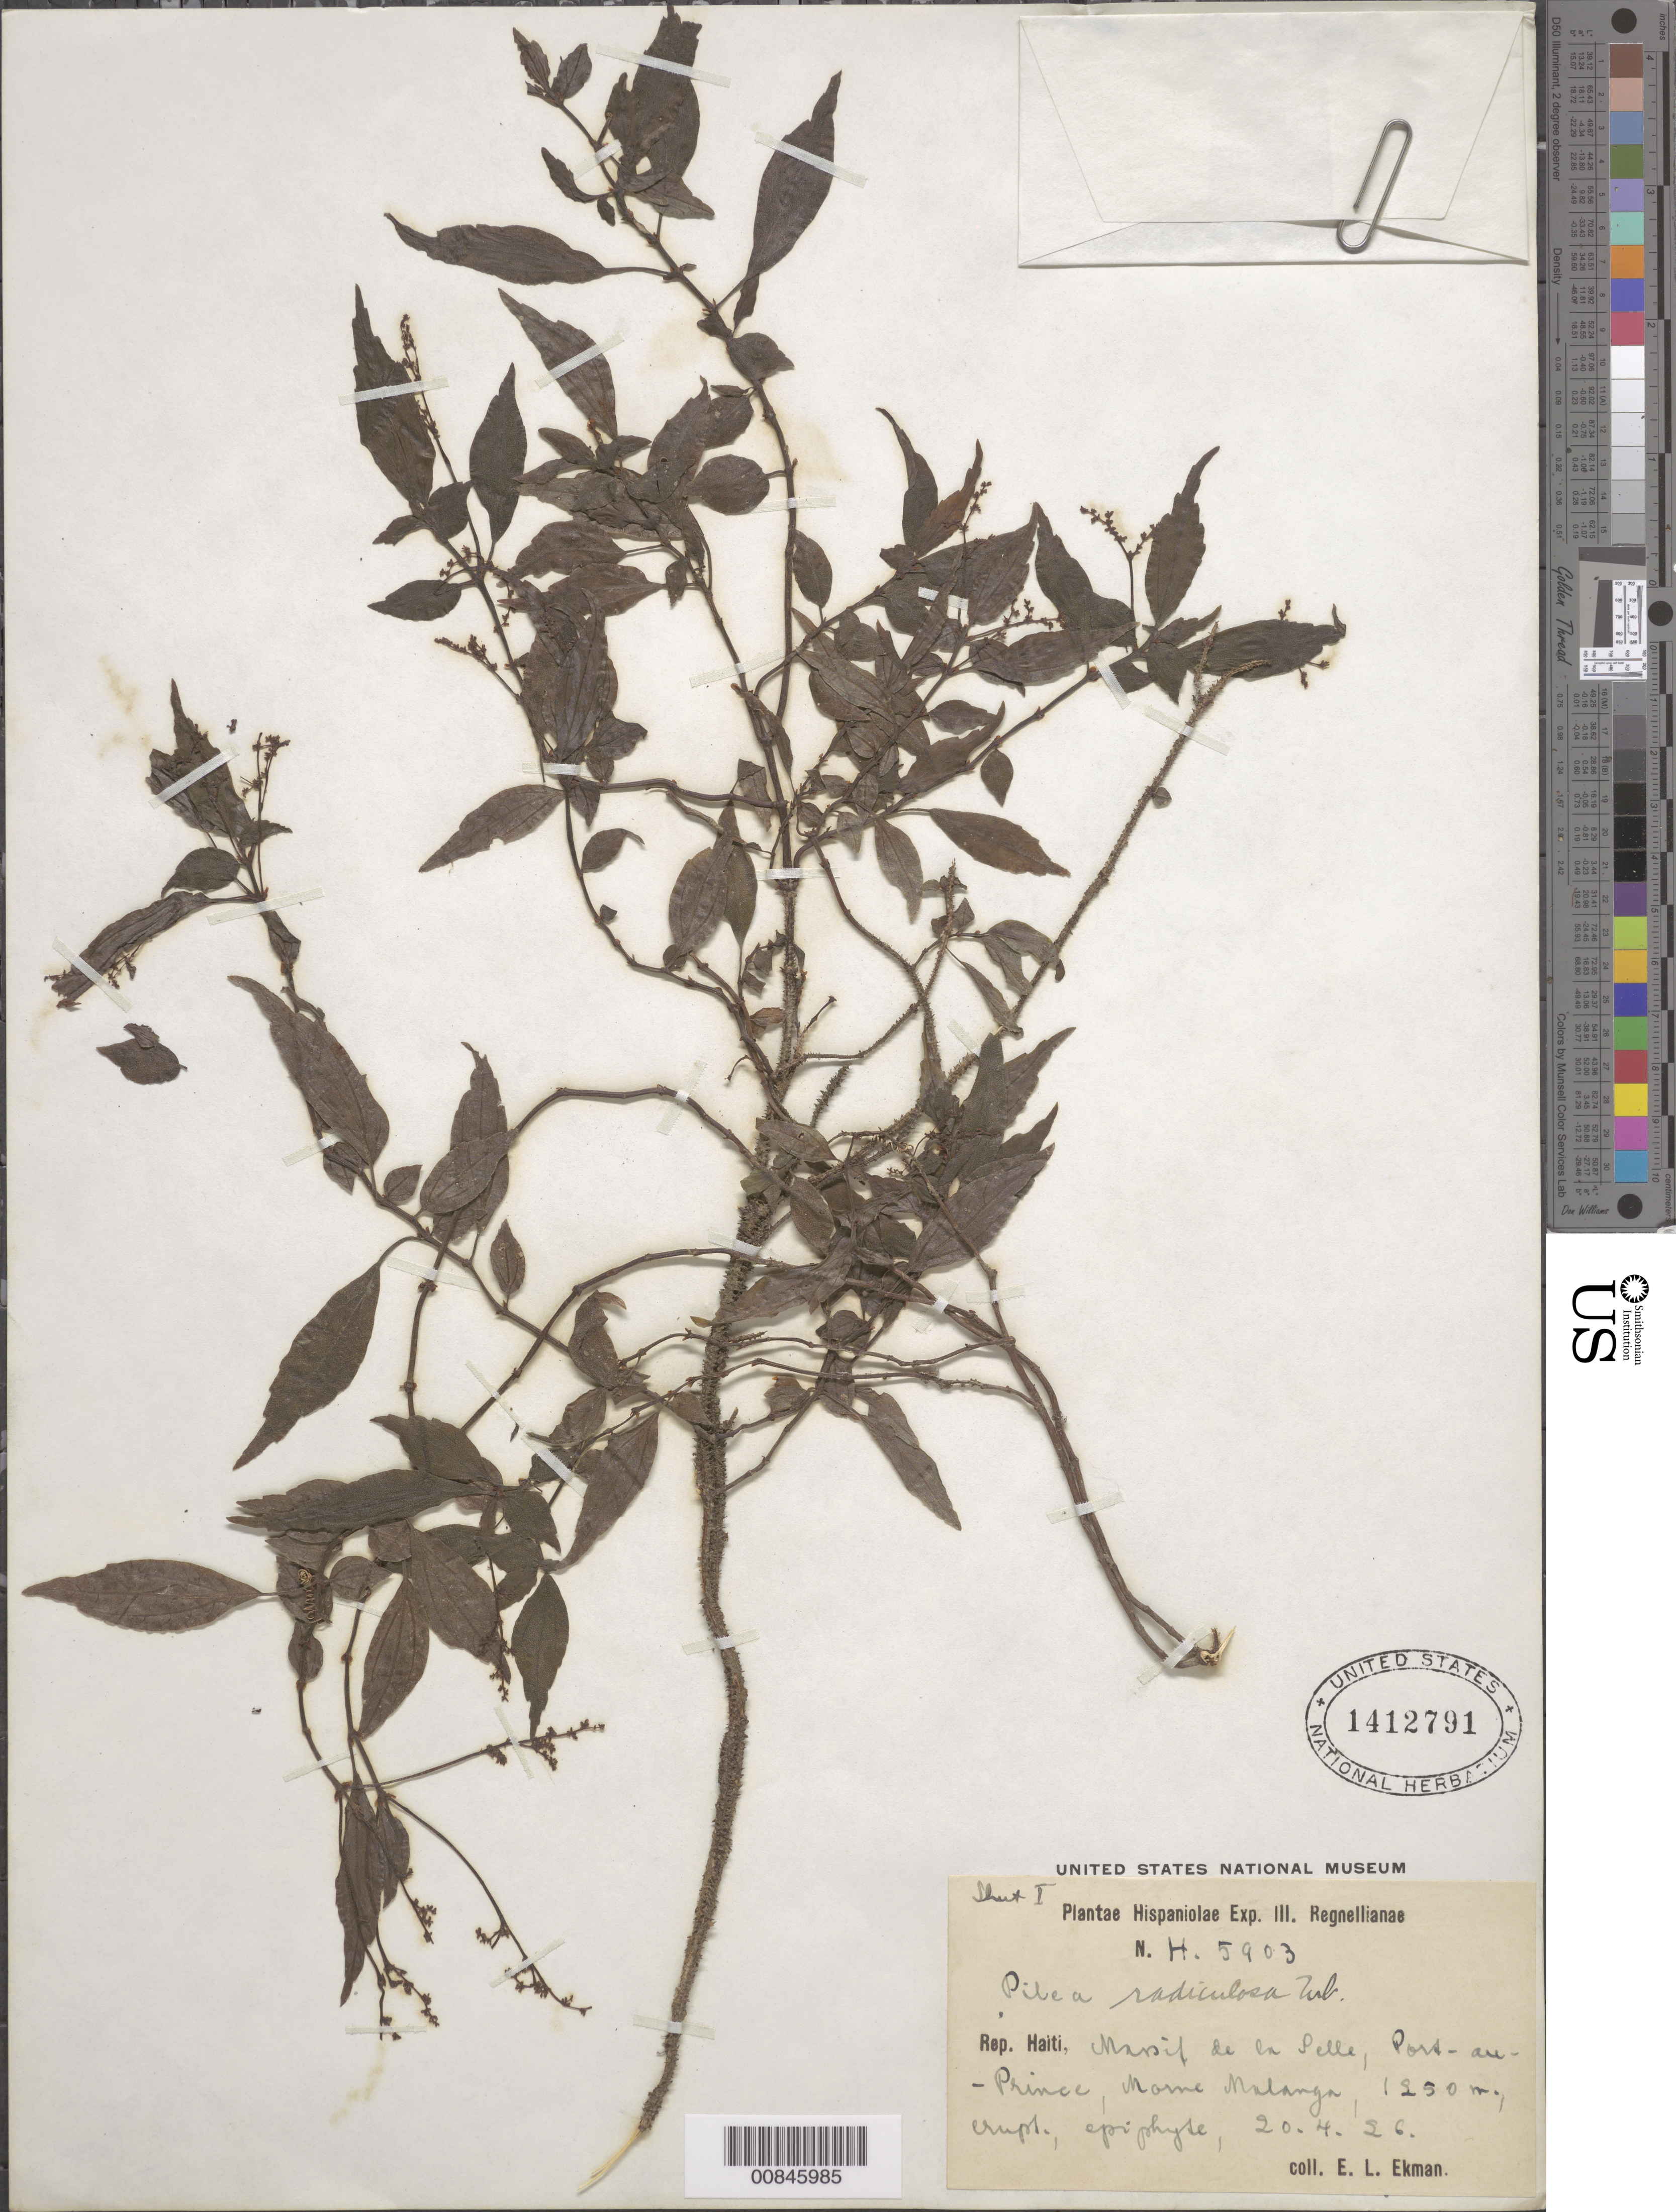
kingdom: Plantae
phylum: Tracheophyta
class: Magnoliopsida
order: Rosales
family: Urticaceae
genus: Pilea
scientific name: Pilea radiculosa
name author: Urb.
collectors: E. L. Ekman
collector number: H 5903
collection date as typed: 20 Apr 1926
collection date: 1926-04-20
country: Haiti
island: Hispaniola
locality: Massif de la Selle, Port-au-Prince, Morne Malanga.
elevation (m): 1250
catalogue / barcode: US 1412791